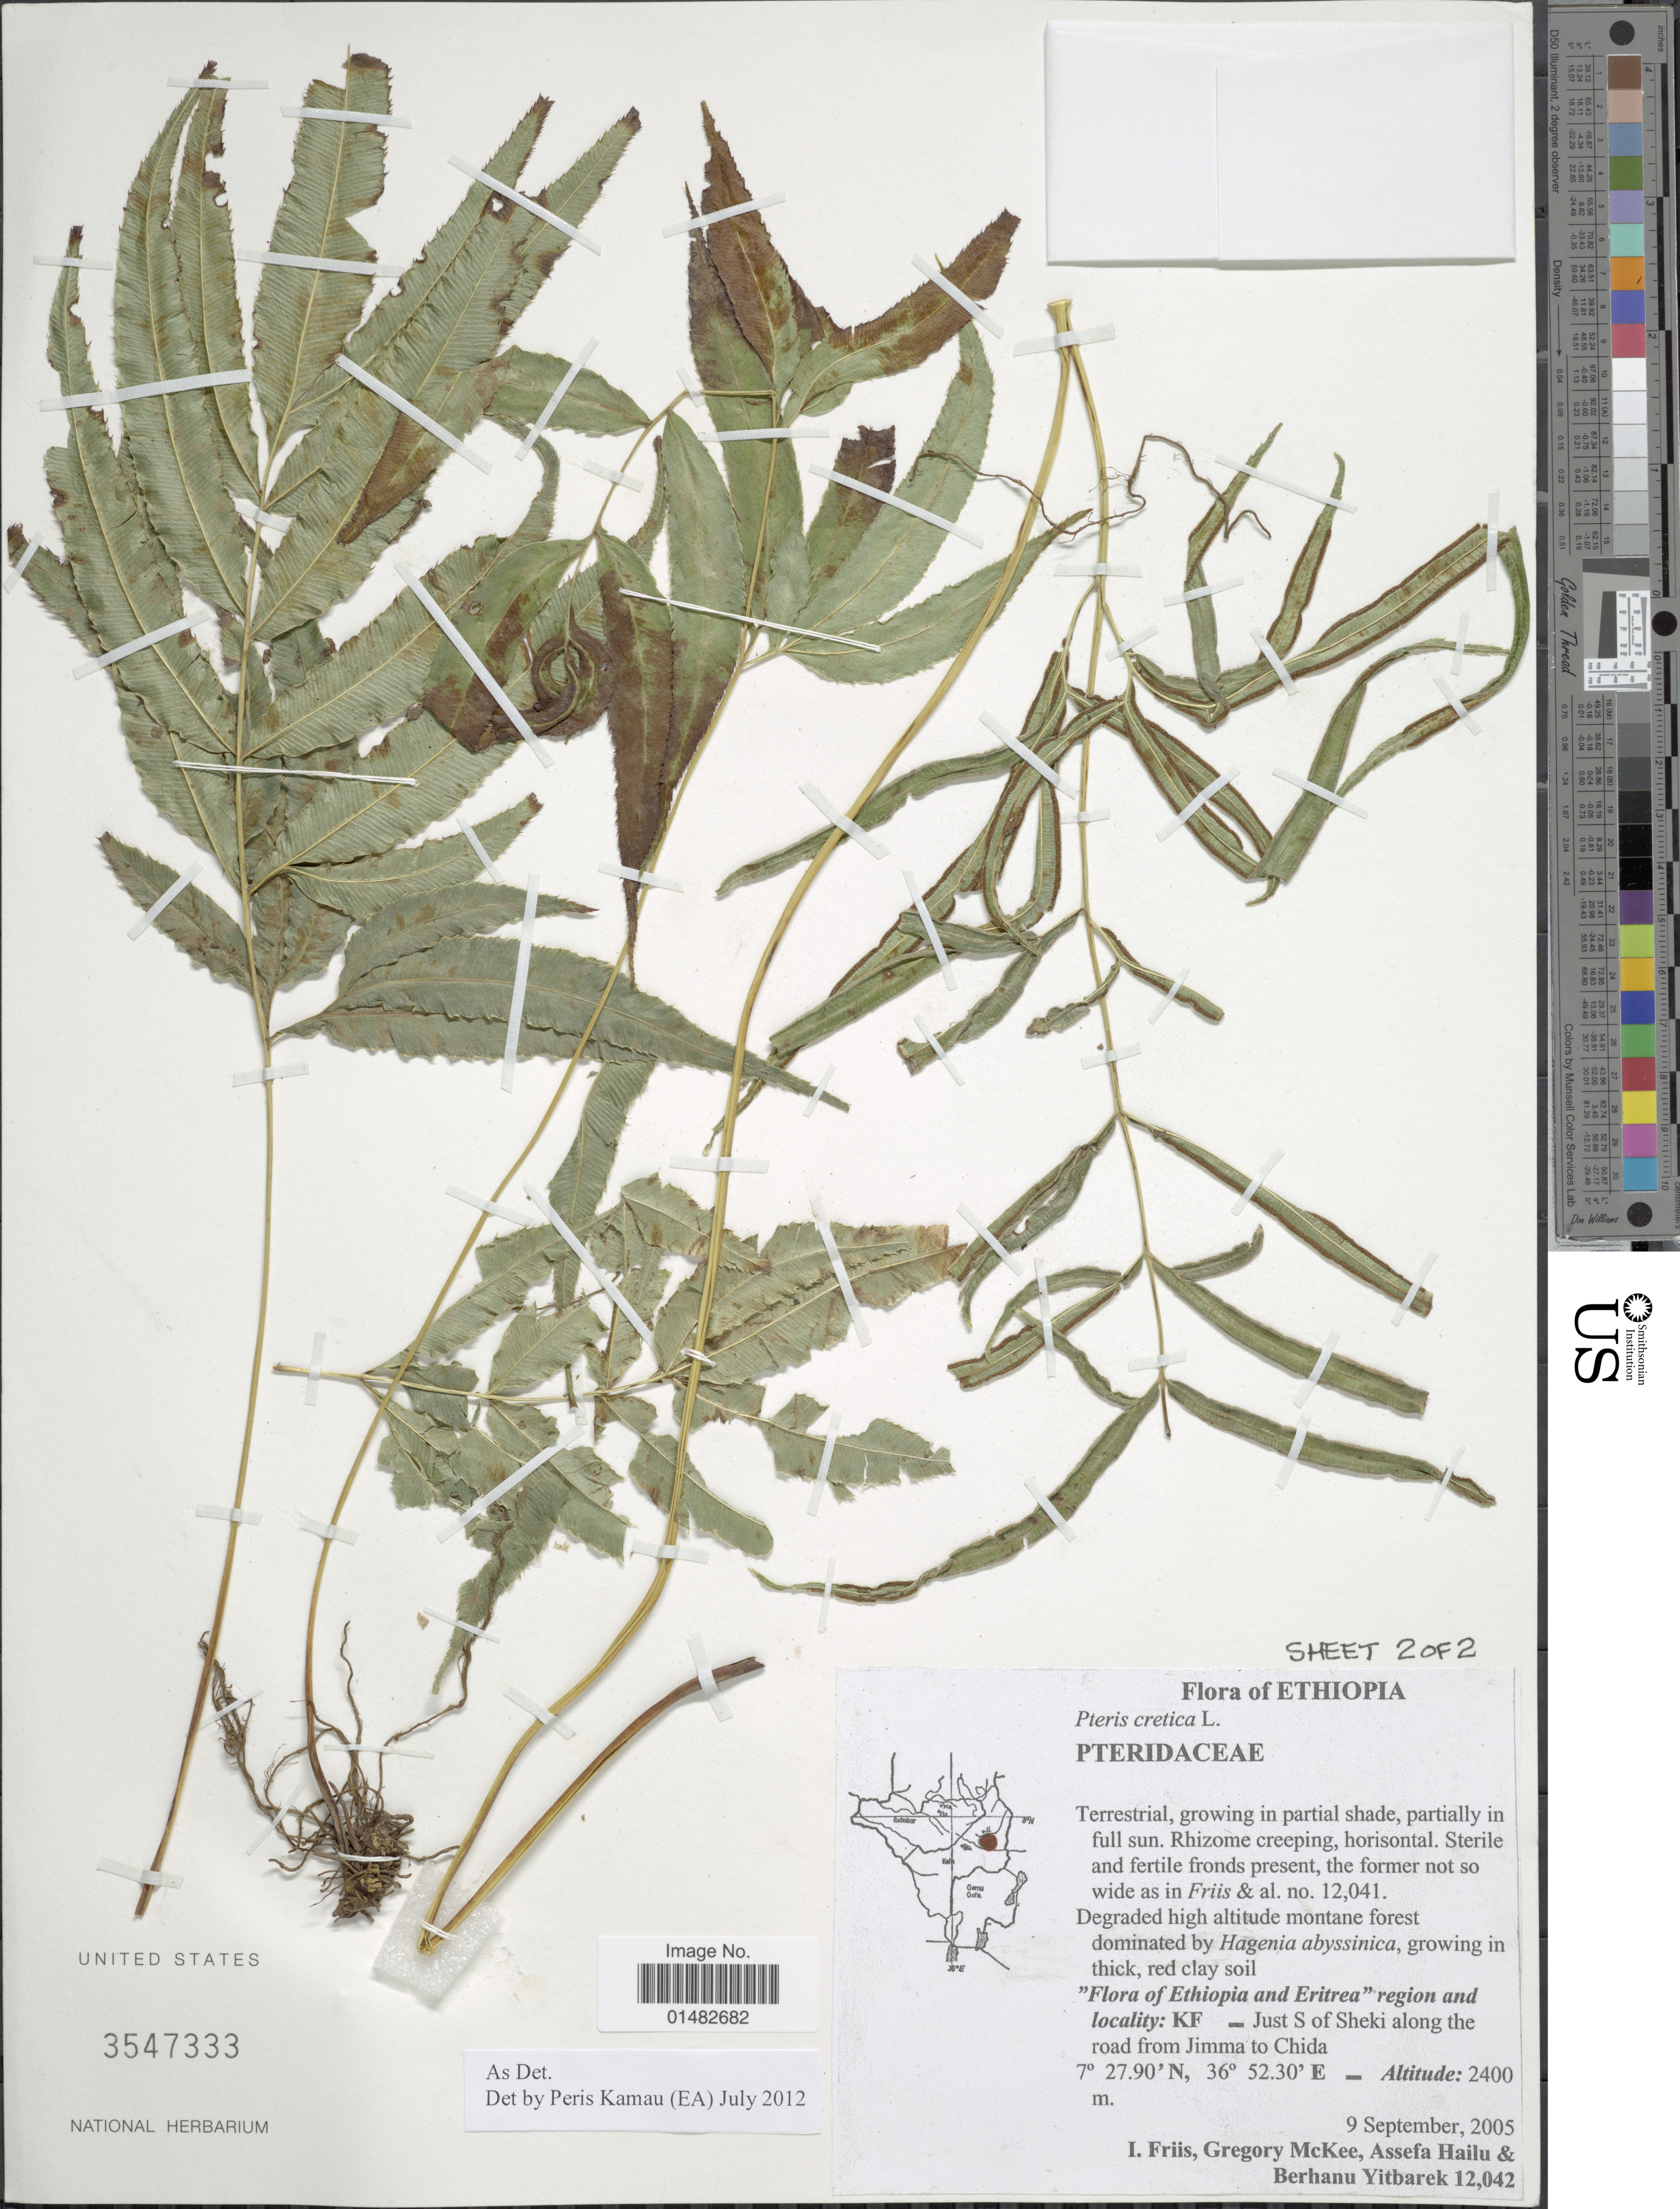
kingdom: Plantae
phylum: Tracheophyta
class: Polypodiopsida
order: Polypodiales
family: Pteridaceae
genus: Pteris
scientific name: Pteris cretica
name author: L.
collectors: I. Friis, G. S. McKee, A. Hailu & B. Yitbarek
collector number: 12042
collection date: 2005-09-09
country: Eritrea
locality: Ethiopia, KF- Just S. of Sheki along the road from Jimma to Chida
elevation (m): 2400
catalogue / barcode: US 3547333